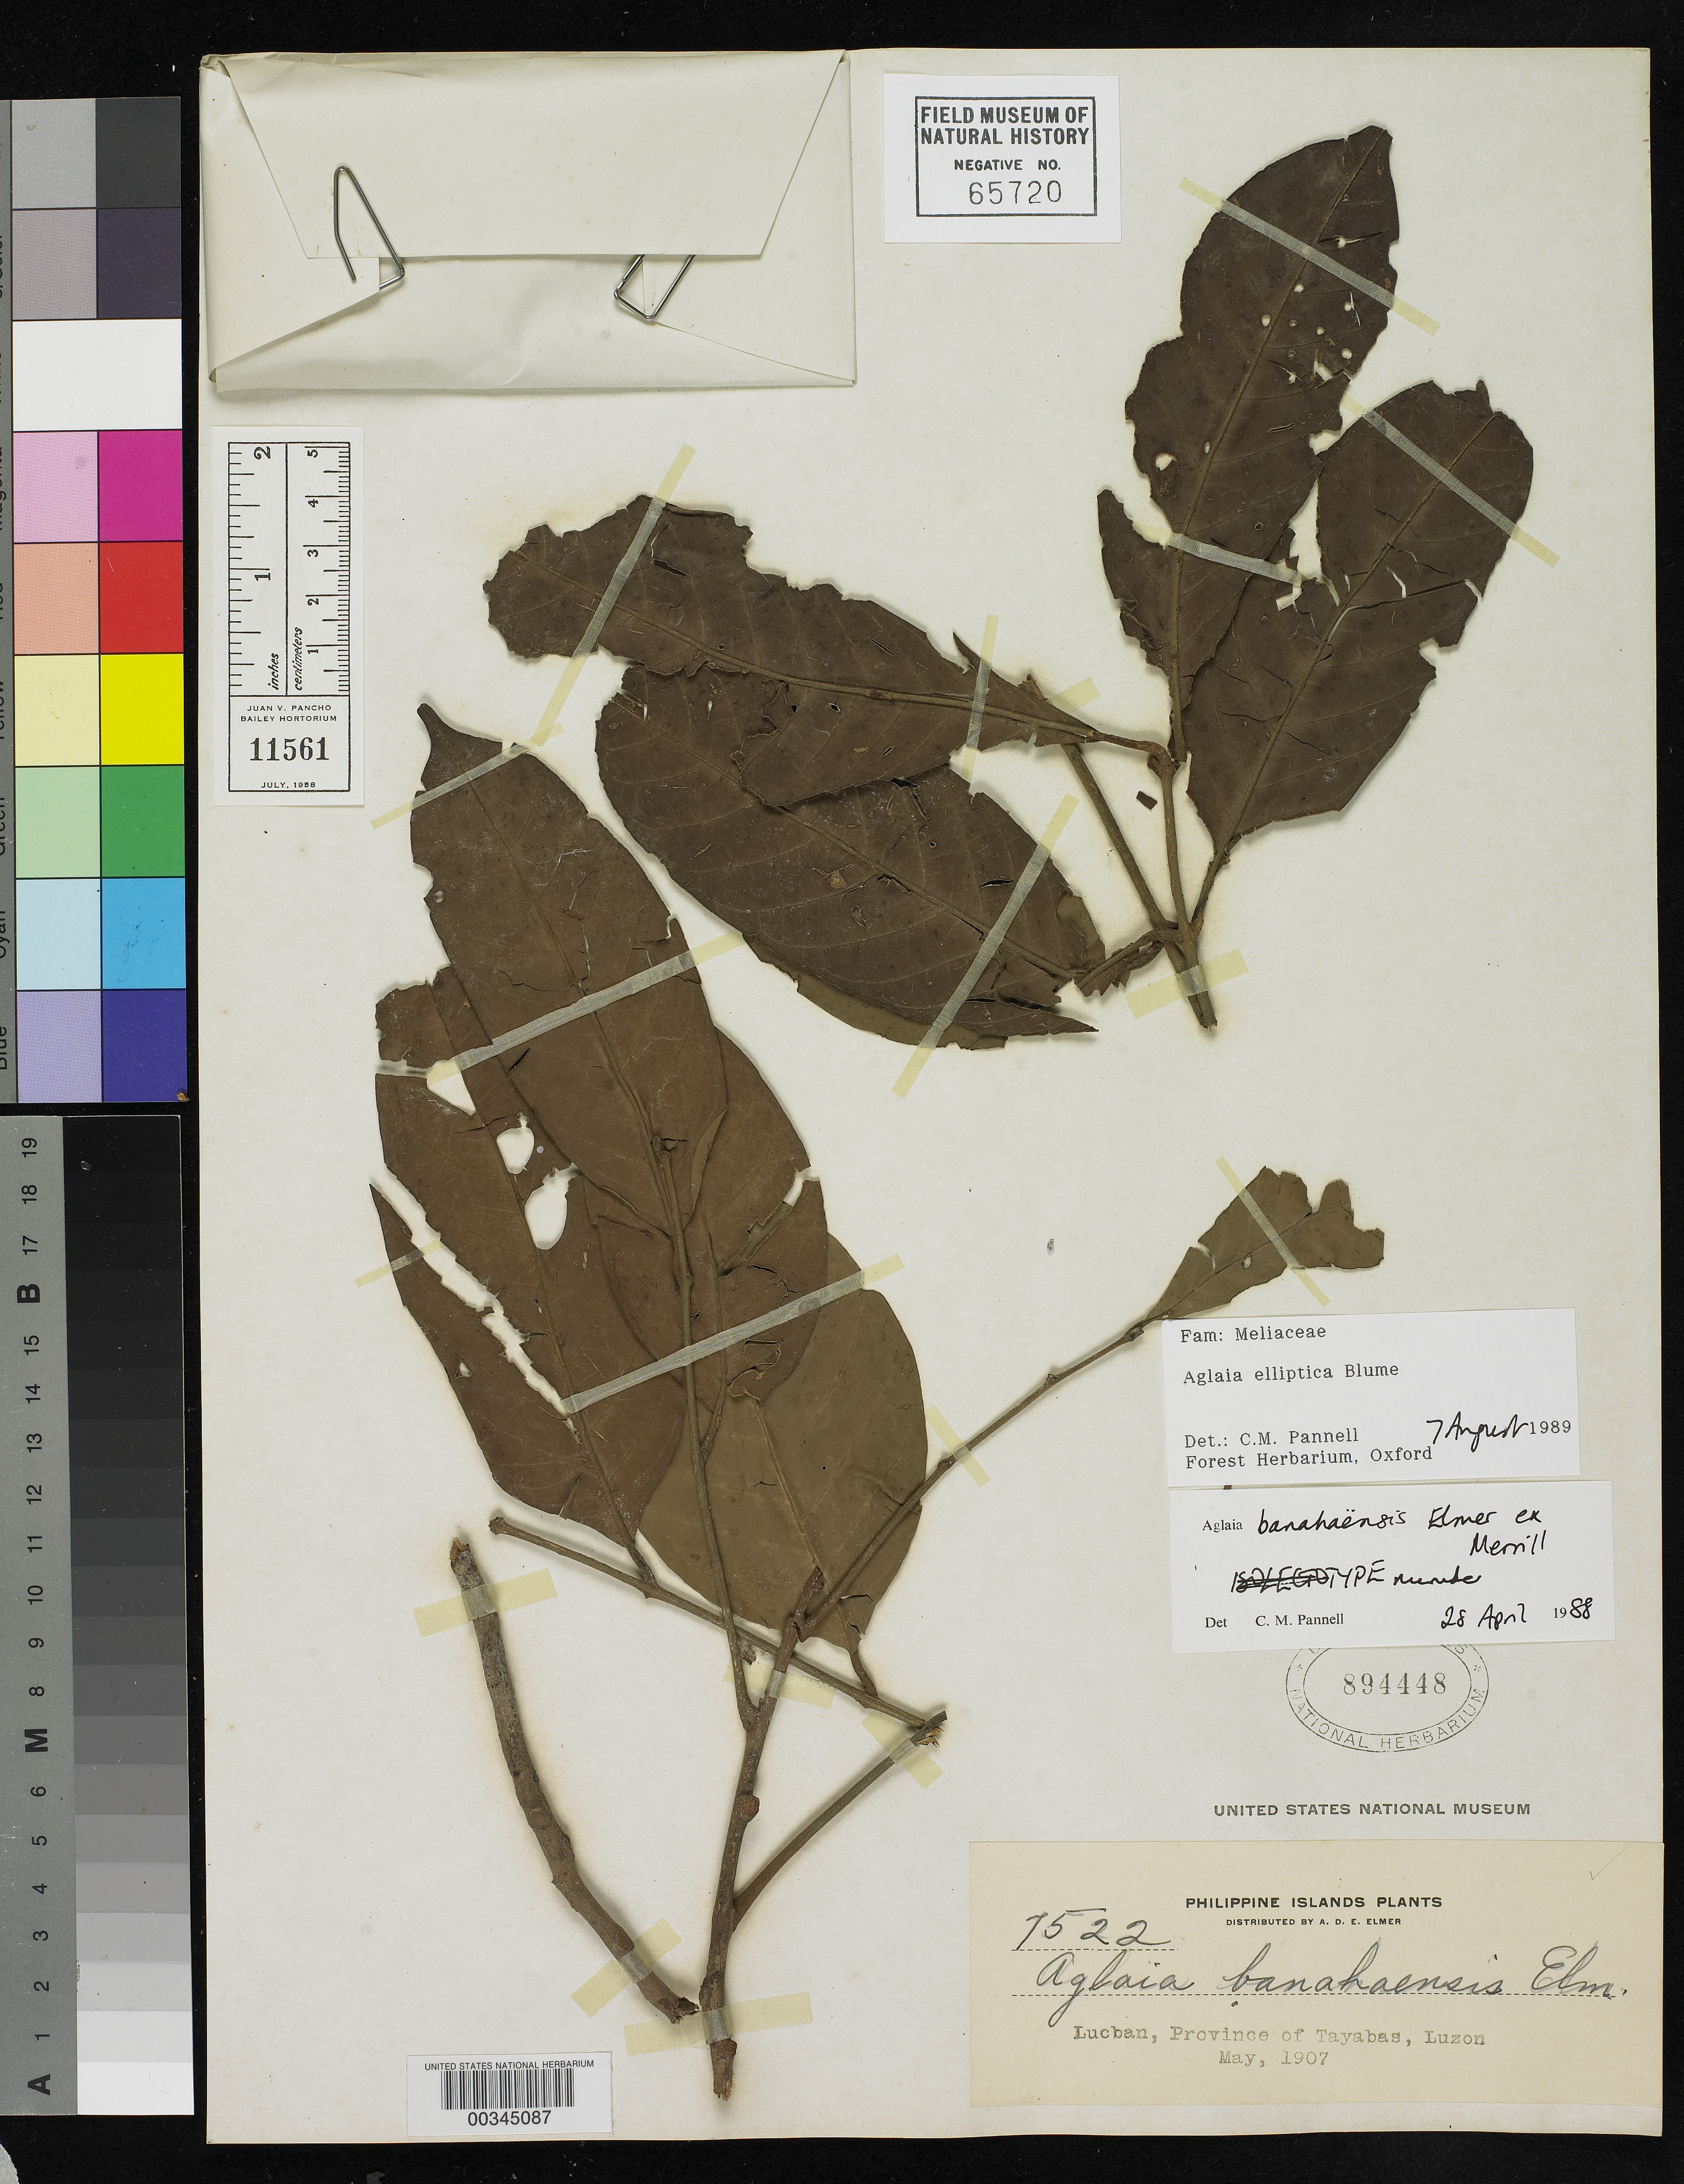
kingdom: Plantae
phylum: Tracheophyta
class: Magnoliopsida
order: Sapindales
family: Meliaceae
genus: Aglaia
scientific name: Aglaia banahaensis Elmer, nom. inval.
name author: Elmer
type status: Voucher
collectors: A. D. E. Elmer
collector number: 7522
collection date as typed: May 1906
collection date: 1906-05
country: Philippines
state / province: Calabarzon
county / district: Quezon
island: Luzon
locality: Lucban, Province of Tayabas, Luzon.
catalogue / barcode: US 894448